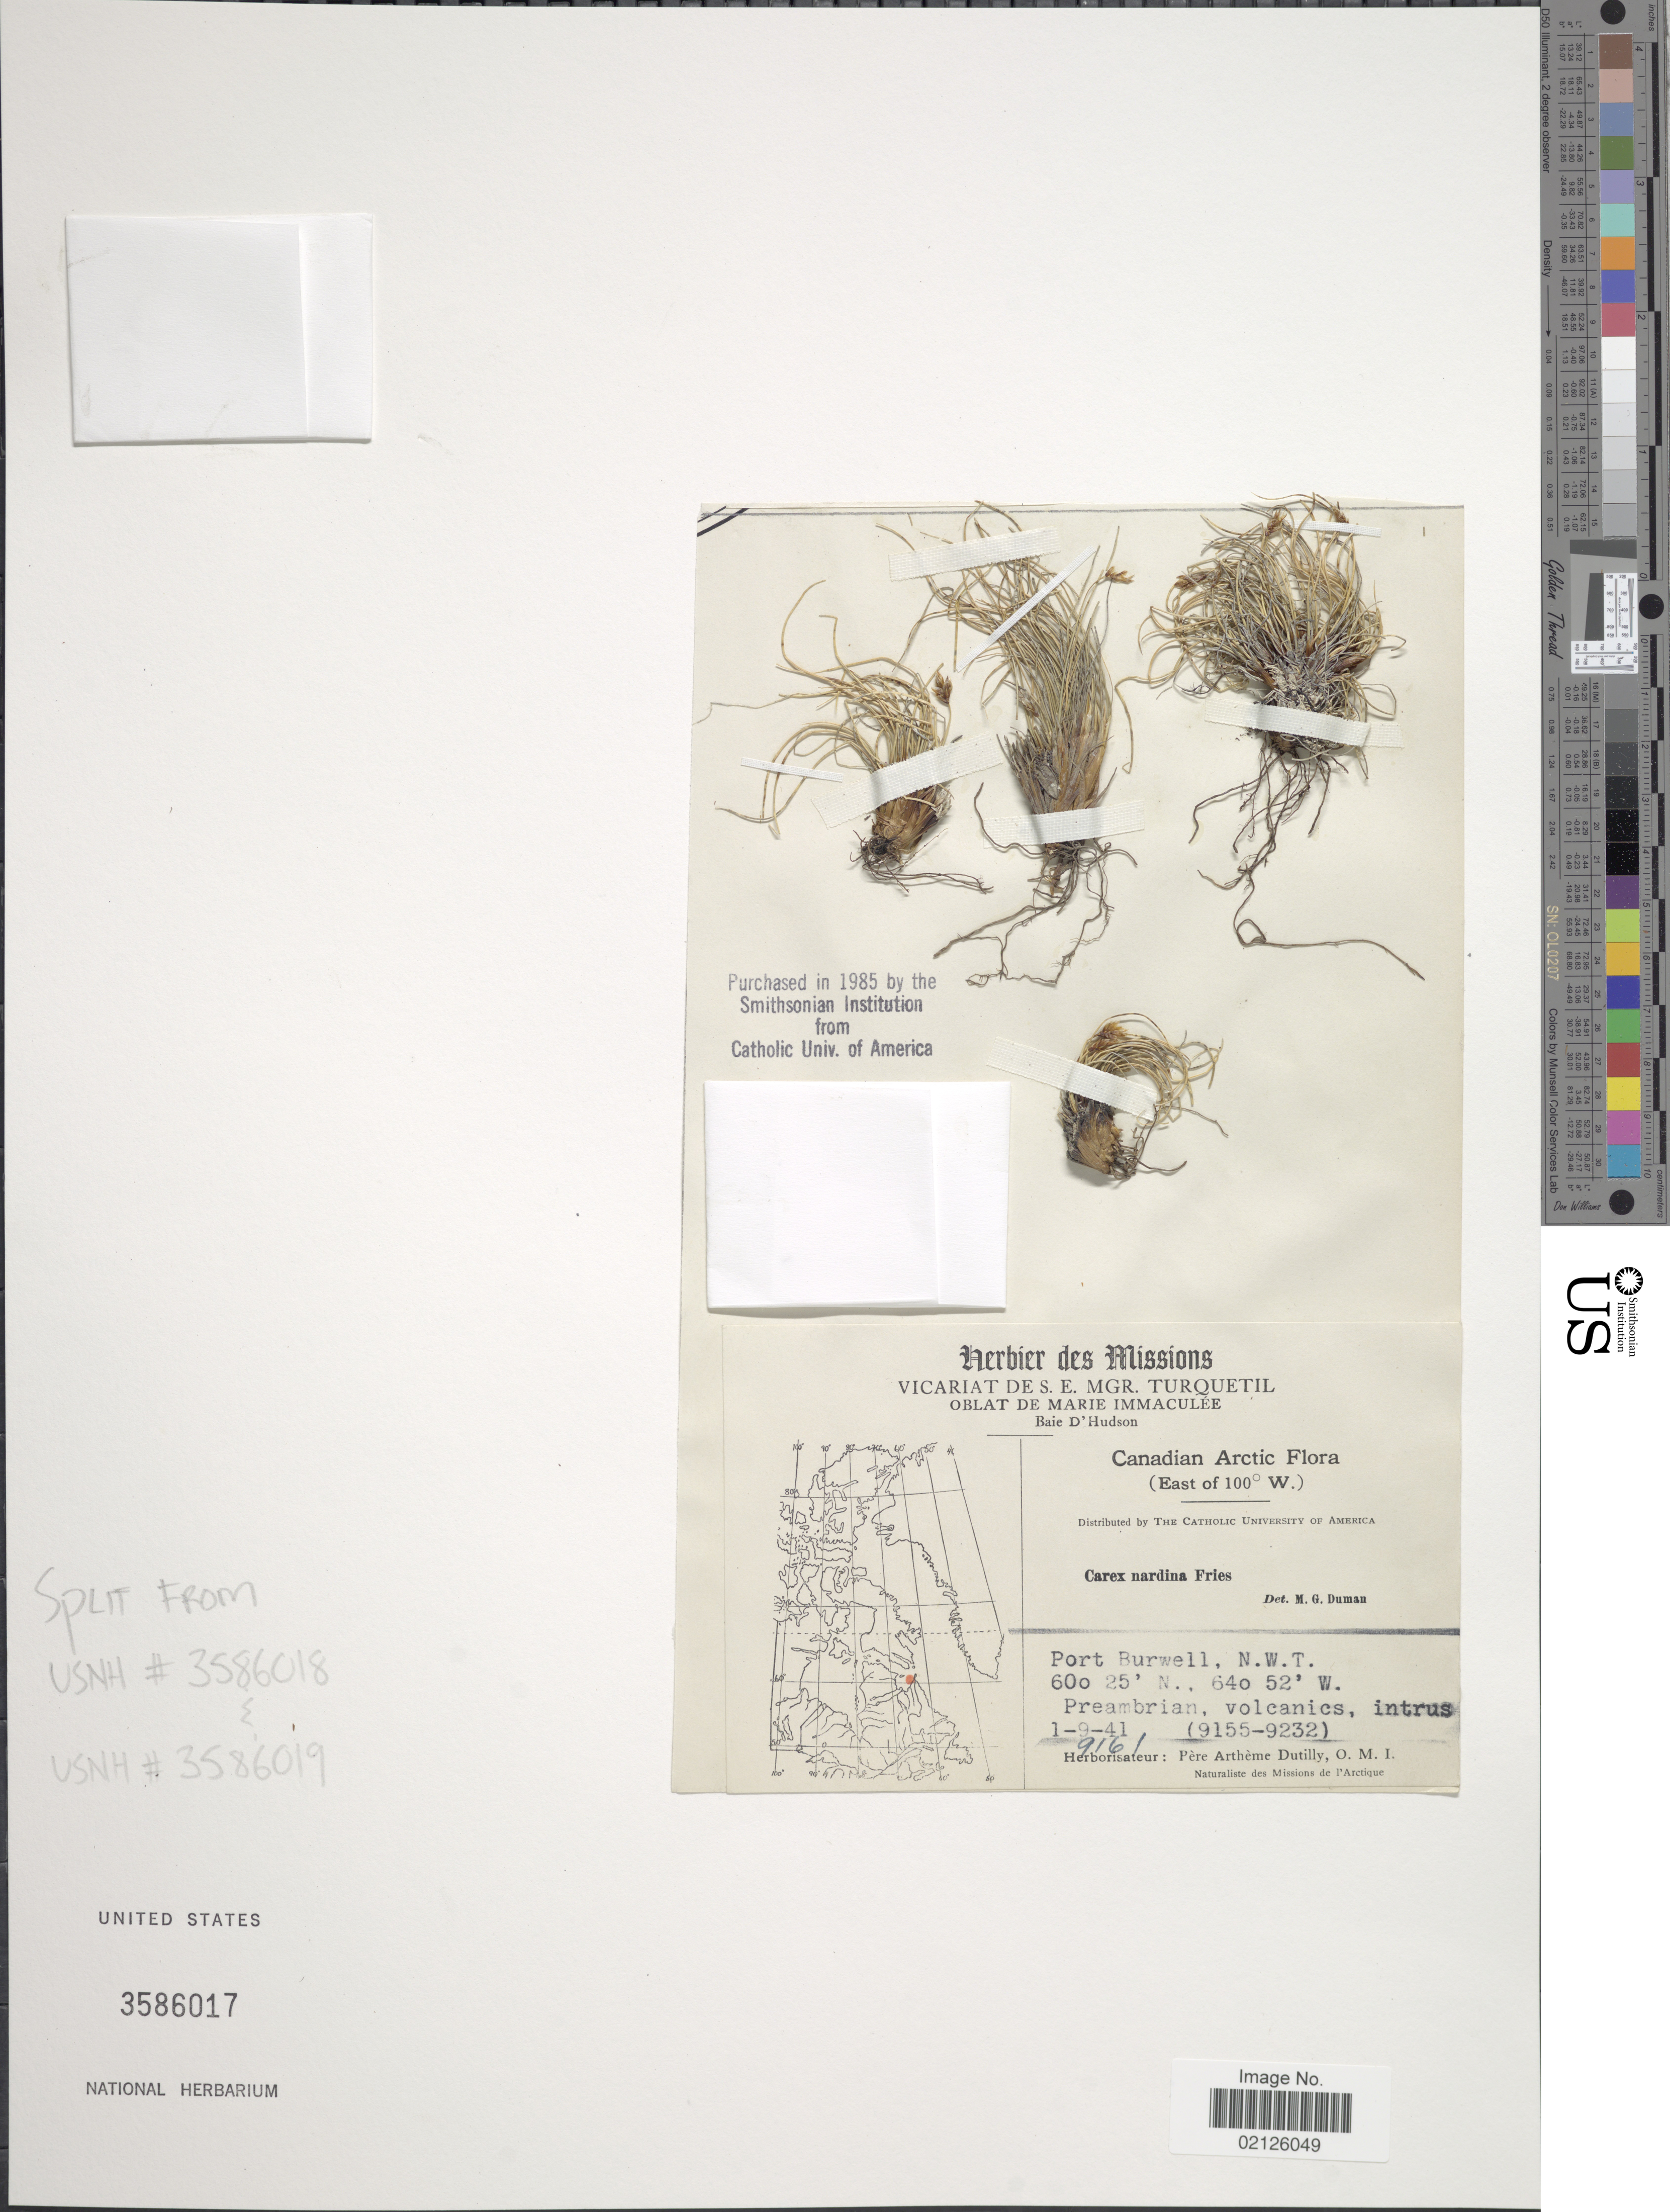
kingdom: Plantae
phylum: Tracheophyta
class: Liliopsida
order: Poales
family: Cyperaceae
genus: Carex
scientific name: Carex nardina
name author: (Hornem.) Fr.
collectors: P. Dutilly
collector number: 9161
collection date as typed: Transcribed d/m/y: 1/9/41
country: Canada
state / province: Nunavut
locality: Canadian Arctic (East of 100° W), Port Burwell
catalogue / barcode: US 3586017